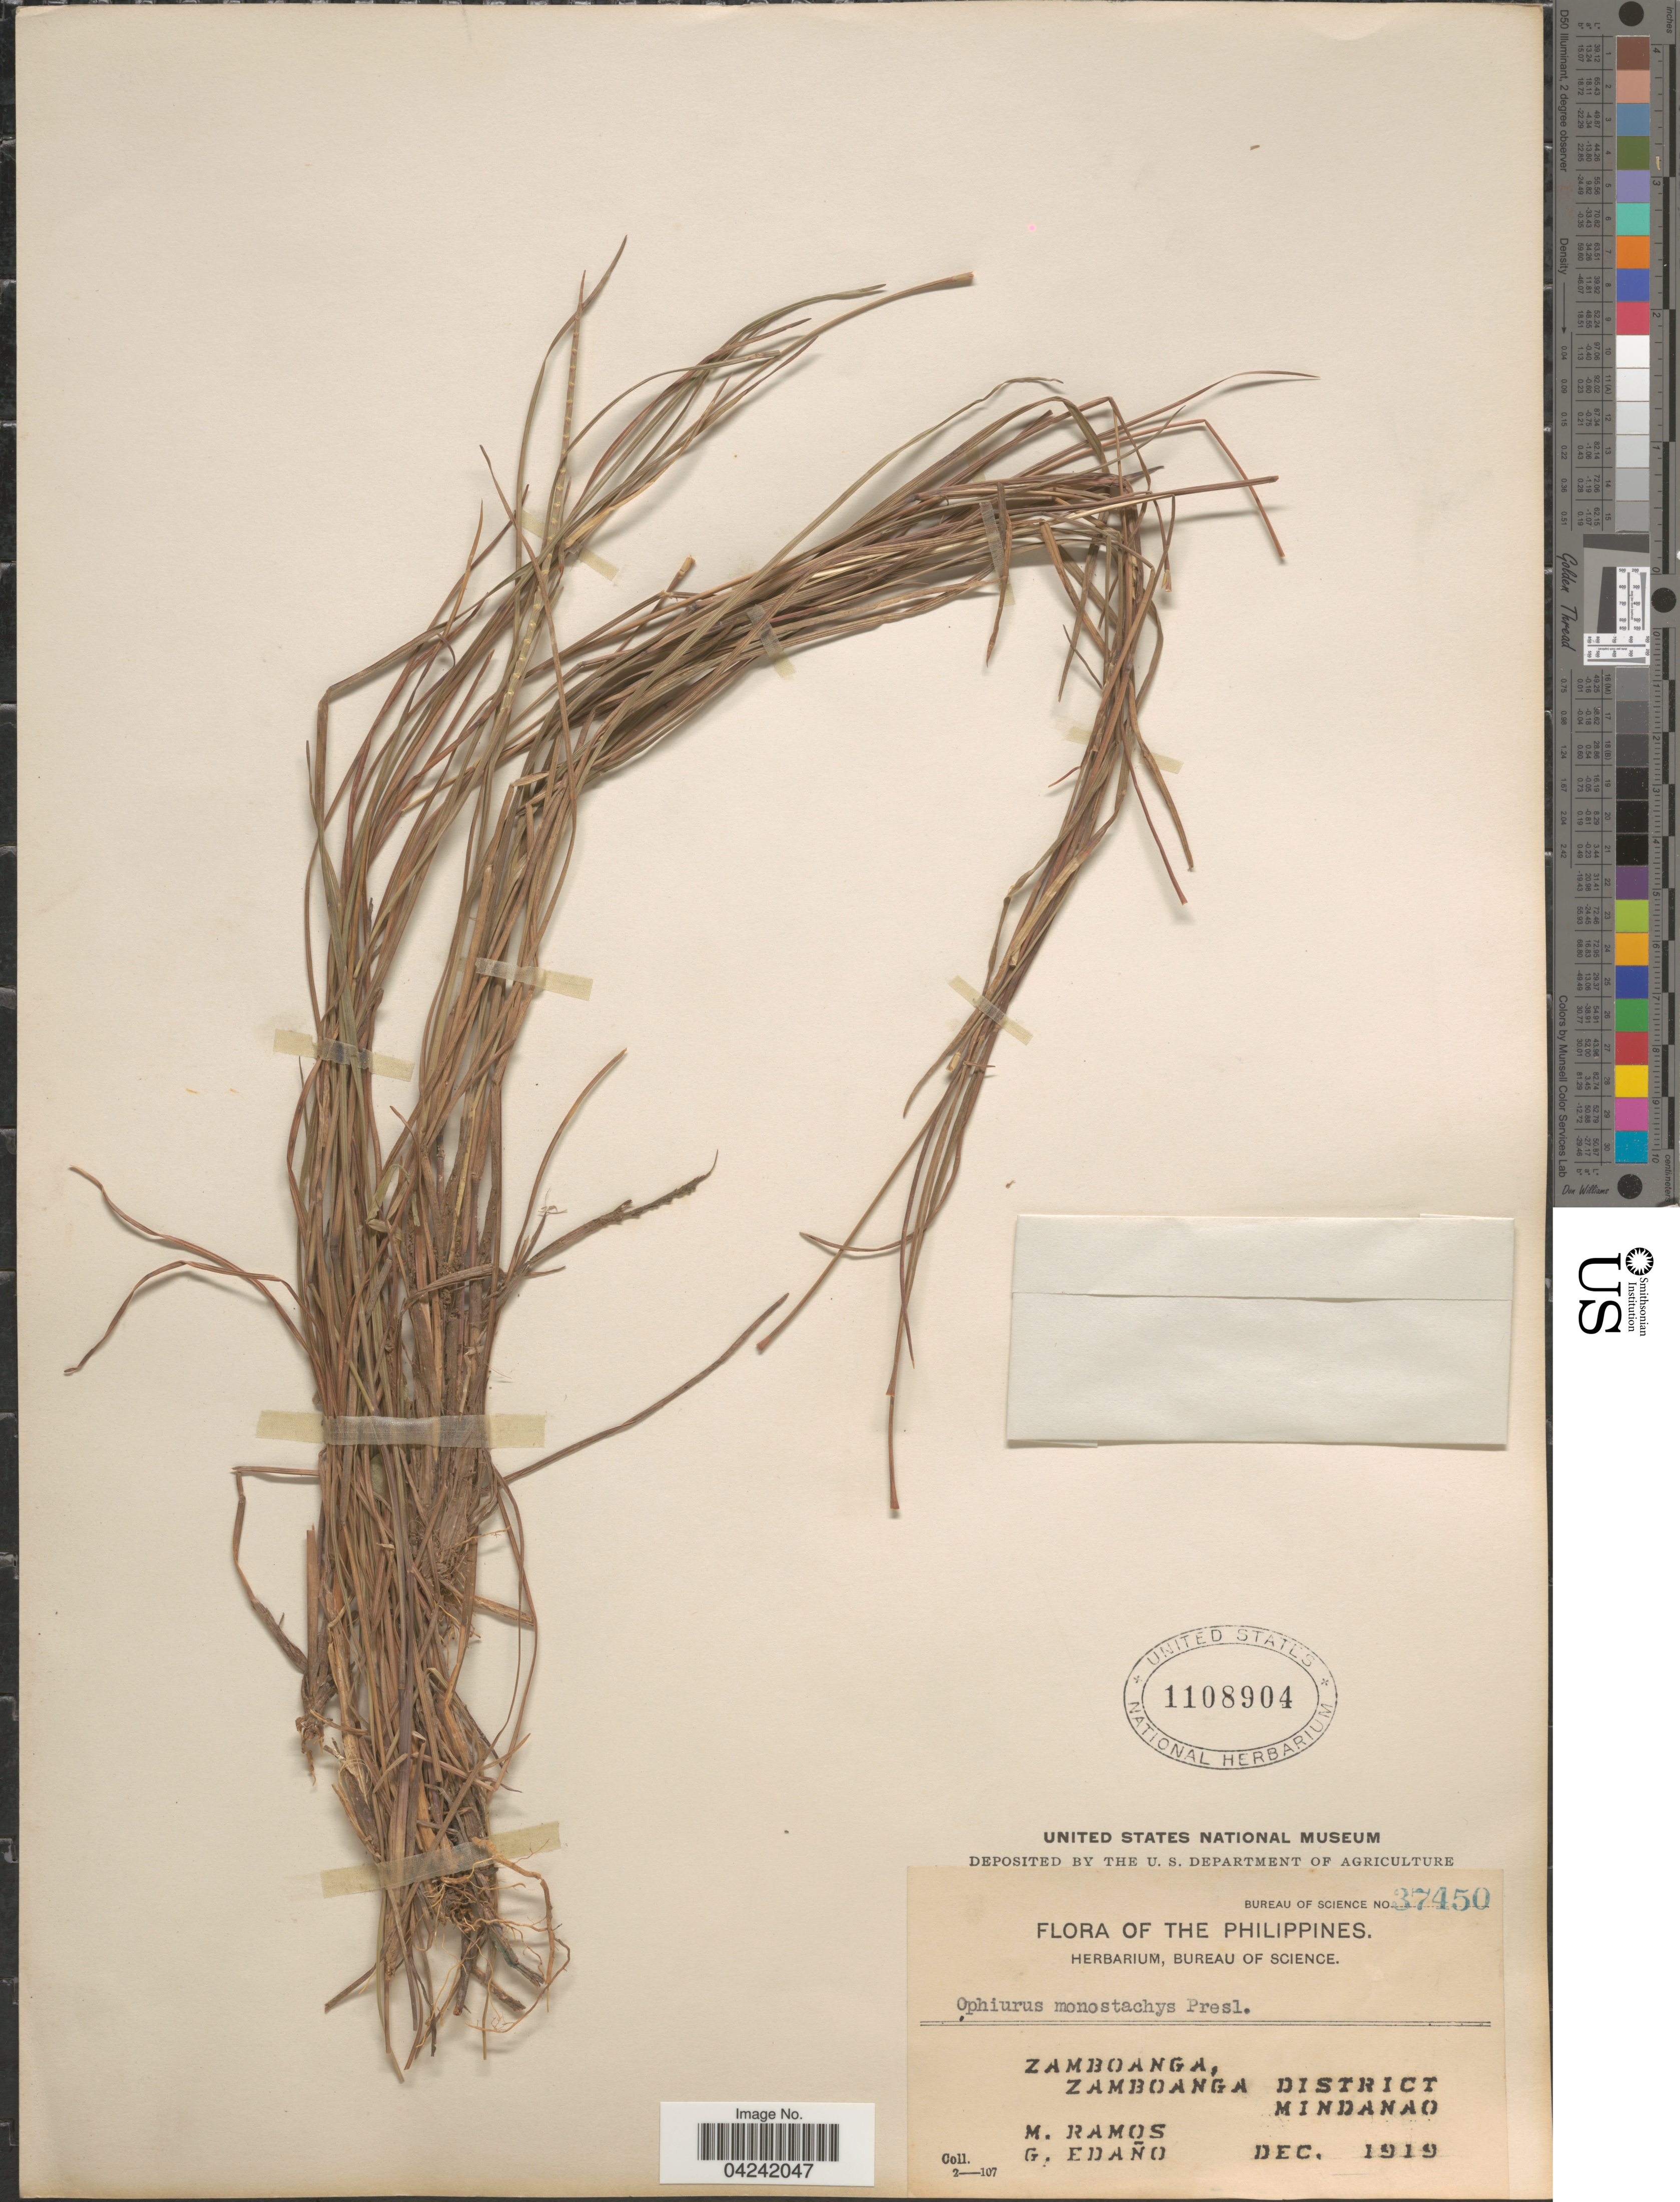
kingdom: Plantae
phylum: Tracheophyta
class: Liliopsida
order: Poales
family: Poaceae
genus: Mnesithea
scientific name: Mnesithea laevis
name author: (Retz.) Kunth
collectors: M. Ramos & G. Edaño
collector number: Bureau Of Science 37450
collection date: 1919-12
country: Philippines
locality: Zamboanga, Zamboanga District. Mindanao.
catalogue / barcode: US 1108904